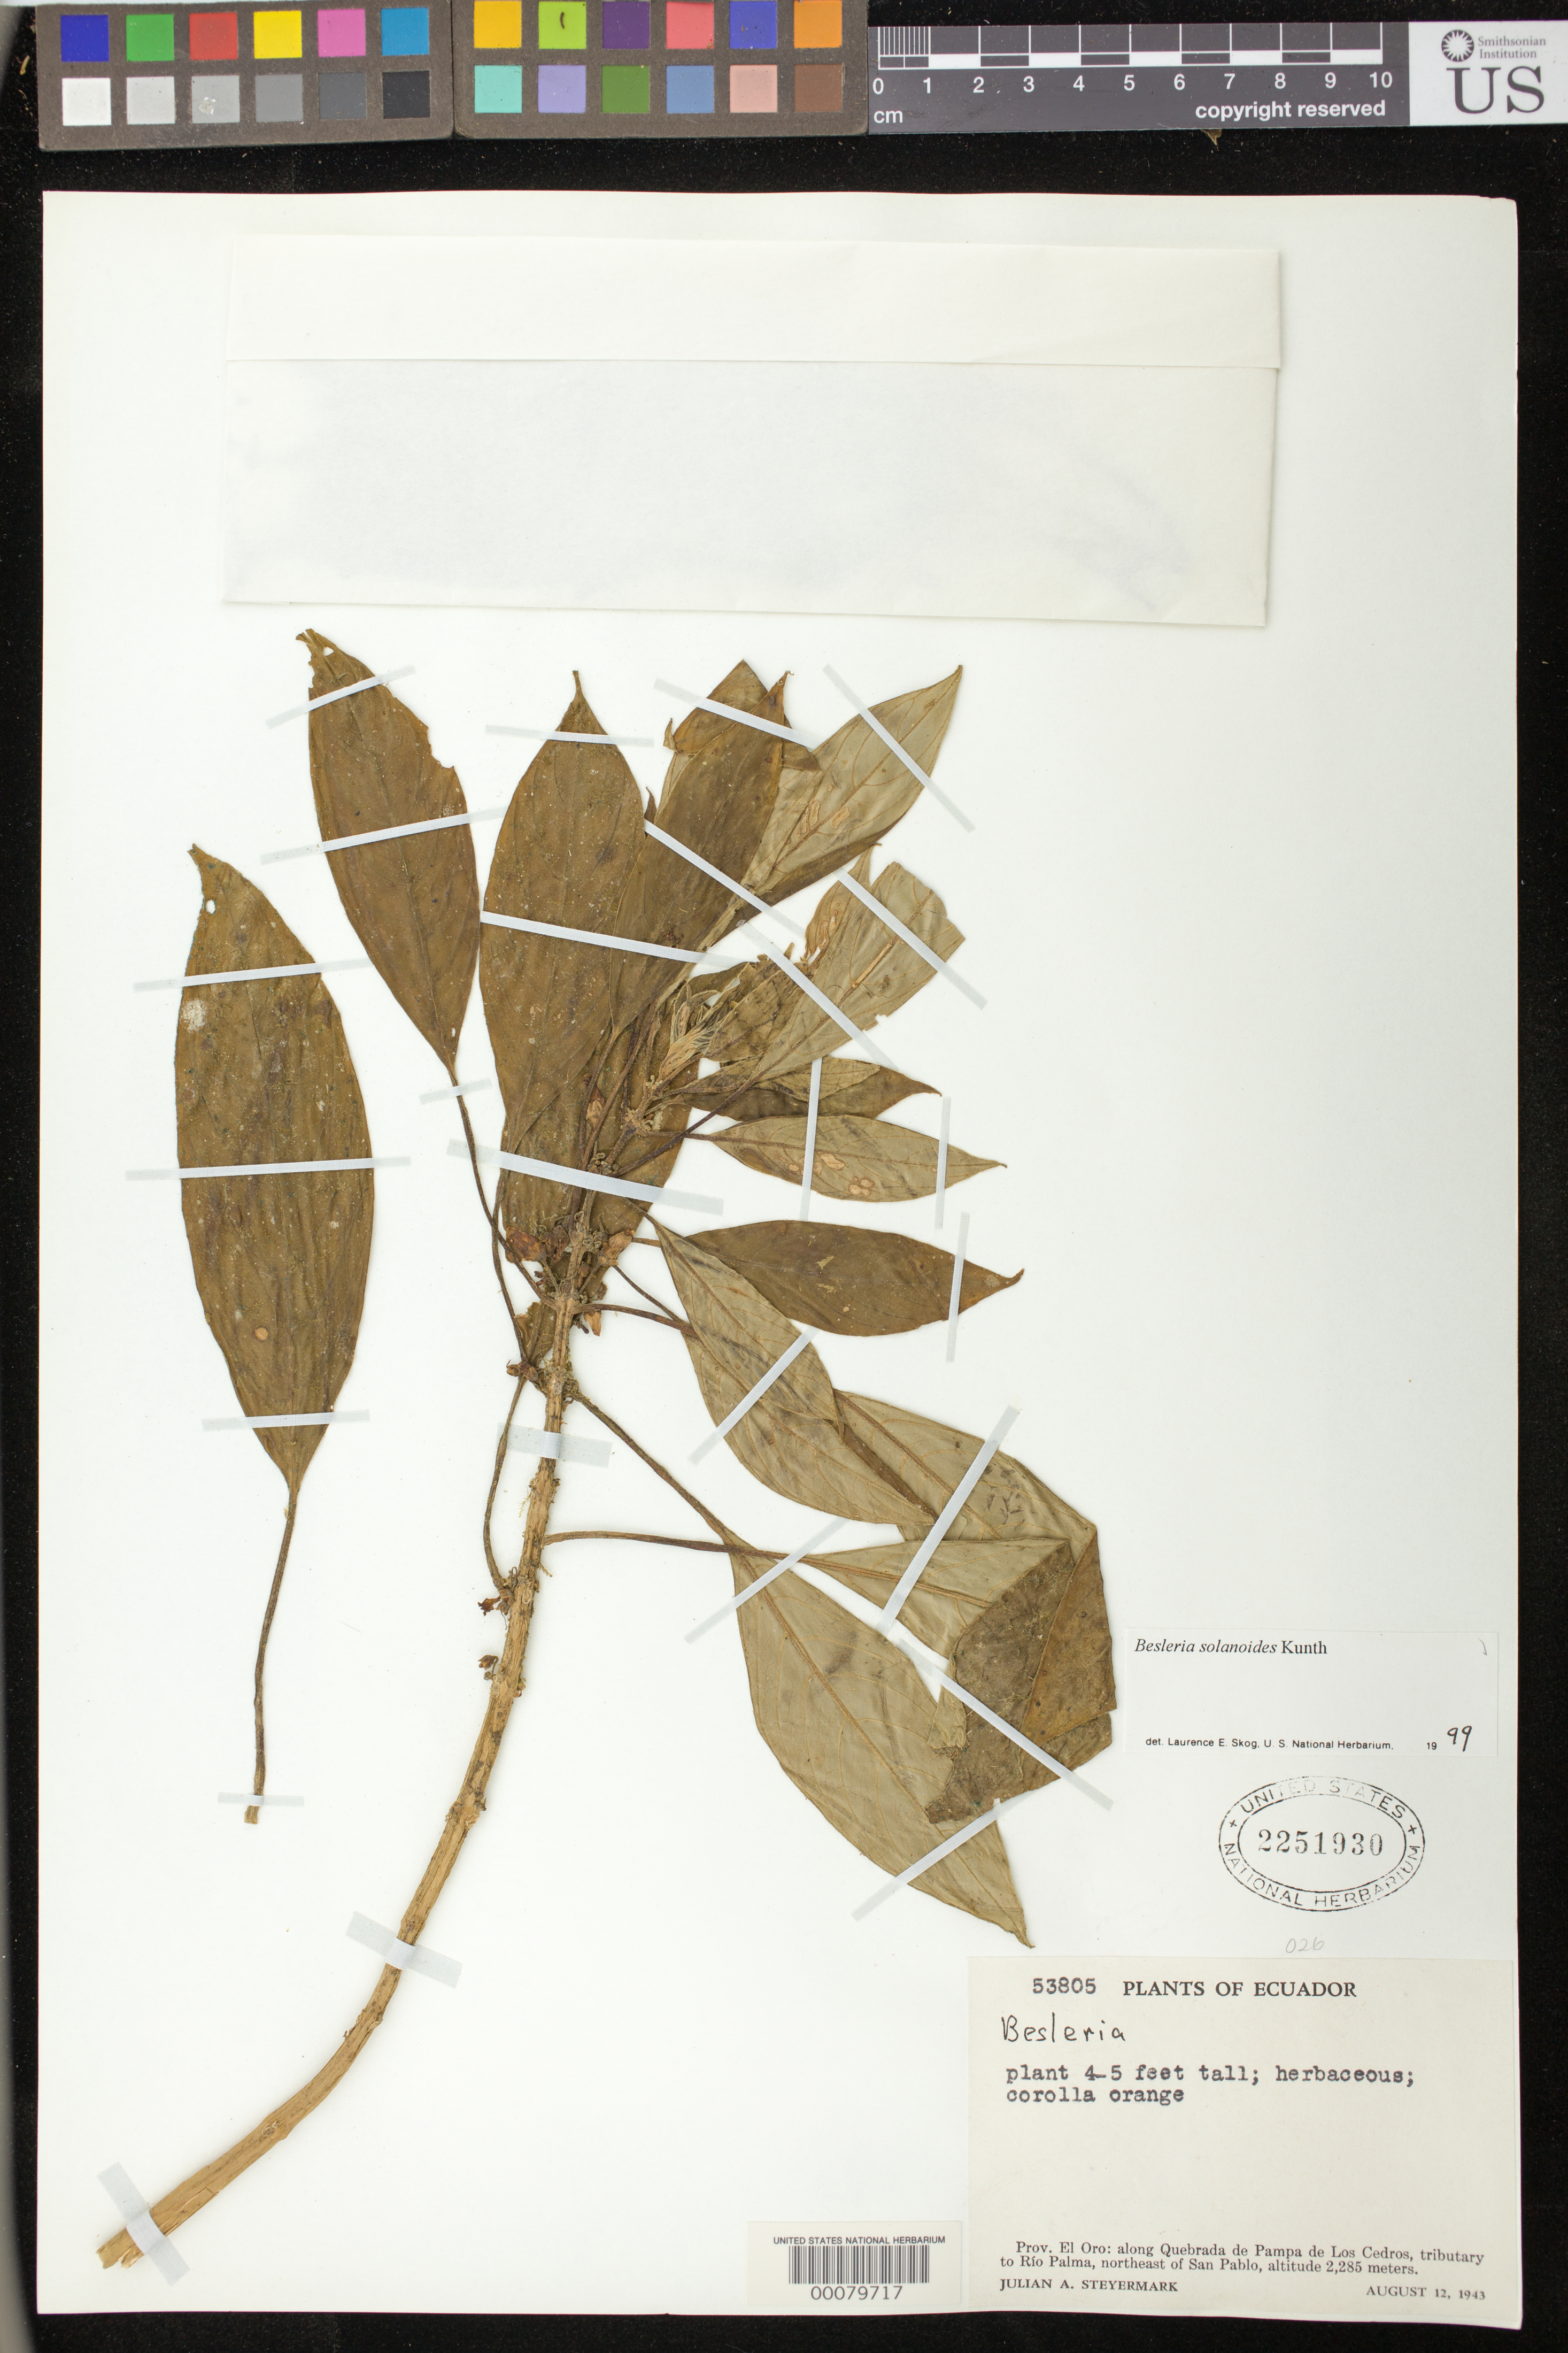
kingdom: Plantae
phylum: Tracheophyta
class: Magnoliopsida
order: Lamiales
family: Gesneriaceae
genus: Besleria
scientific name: Besleria solanoides var. solanoides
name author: Kunth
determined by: Skog, Laurence E.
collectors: J. Steyermark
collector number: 53805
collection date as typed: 12 Aug 1943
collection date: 1943-08-12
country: Ecuador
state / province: El Oro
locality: Along Quebrada de Pampa de Los Cedros, tributary to íio Palma, NE of San Pablo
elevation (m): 2285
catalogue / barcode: US 2251930